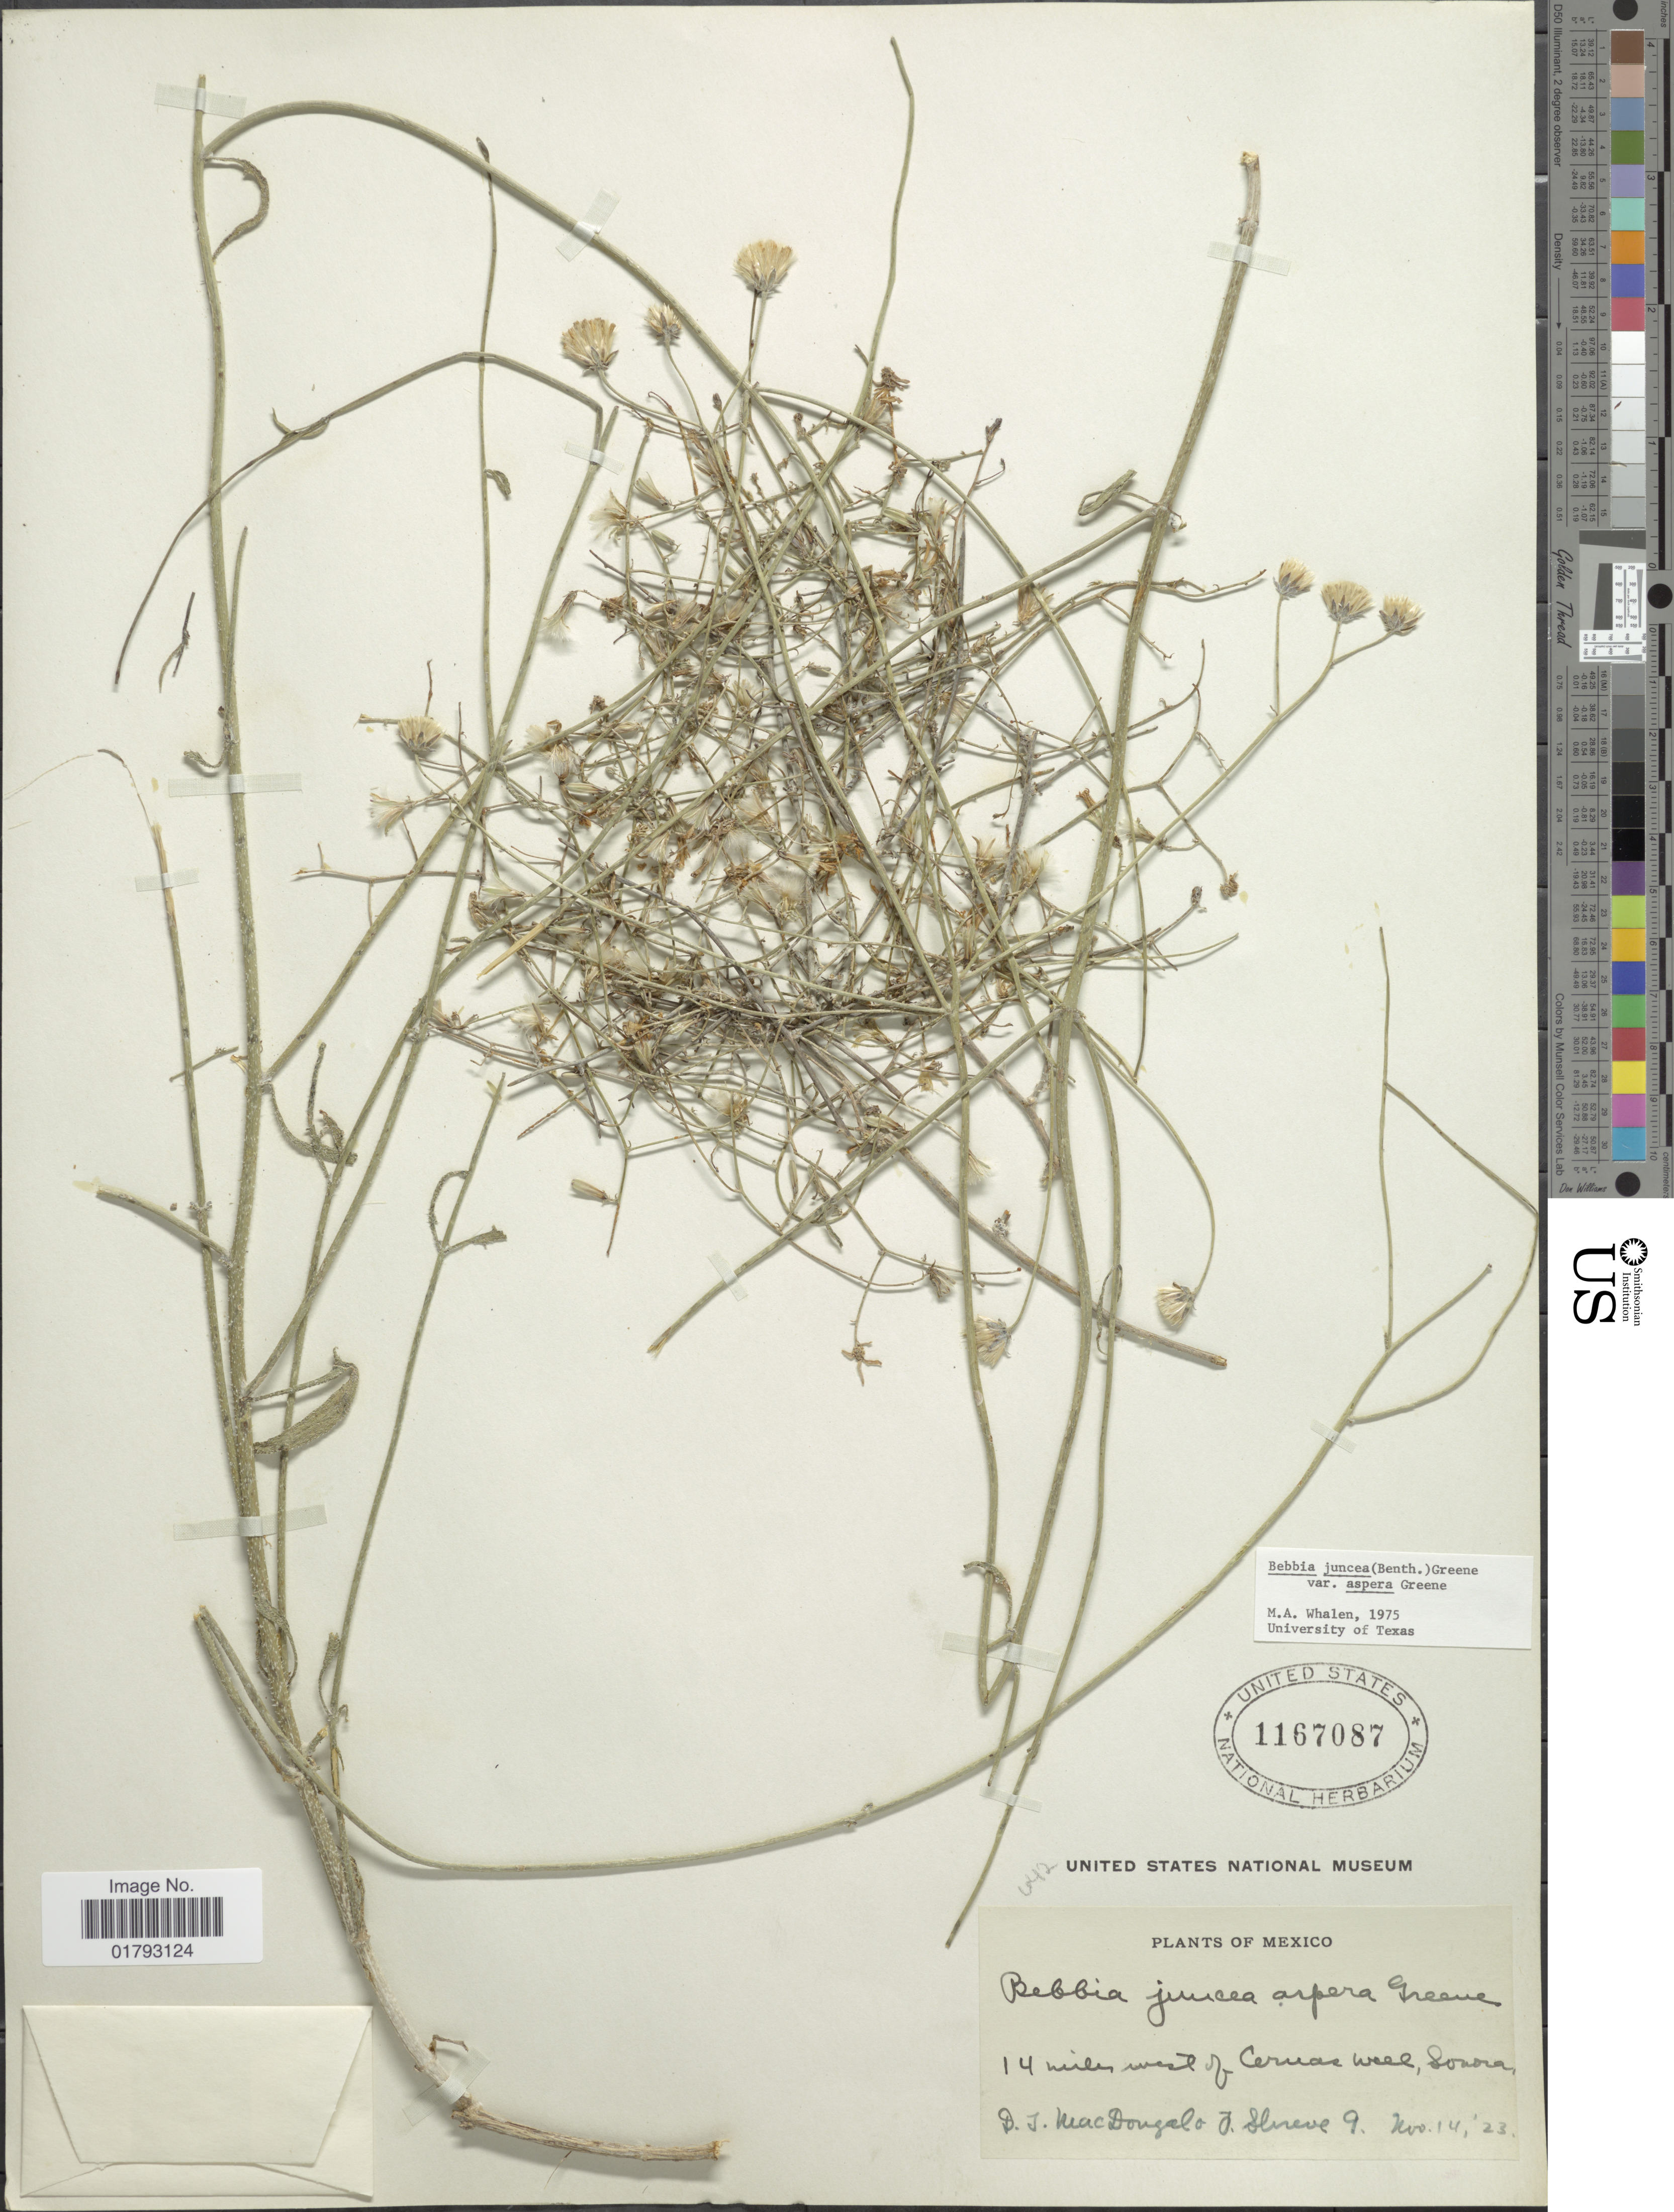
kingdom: Plantae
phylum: Tracheophyta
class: Magnoliopsida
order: Asterales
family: Asteraceae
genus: Bebbia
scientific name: Bebbia juncea var. aspera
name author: Greene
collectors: D. T. MacDougal & F. Shreve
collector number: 9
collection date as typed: Nov. 14, '23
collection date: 1923-11-14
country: Mexico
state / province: Sonora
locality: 14 miles west of Ceruas Weel, Sonora.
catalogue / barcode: US 1167087